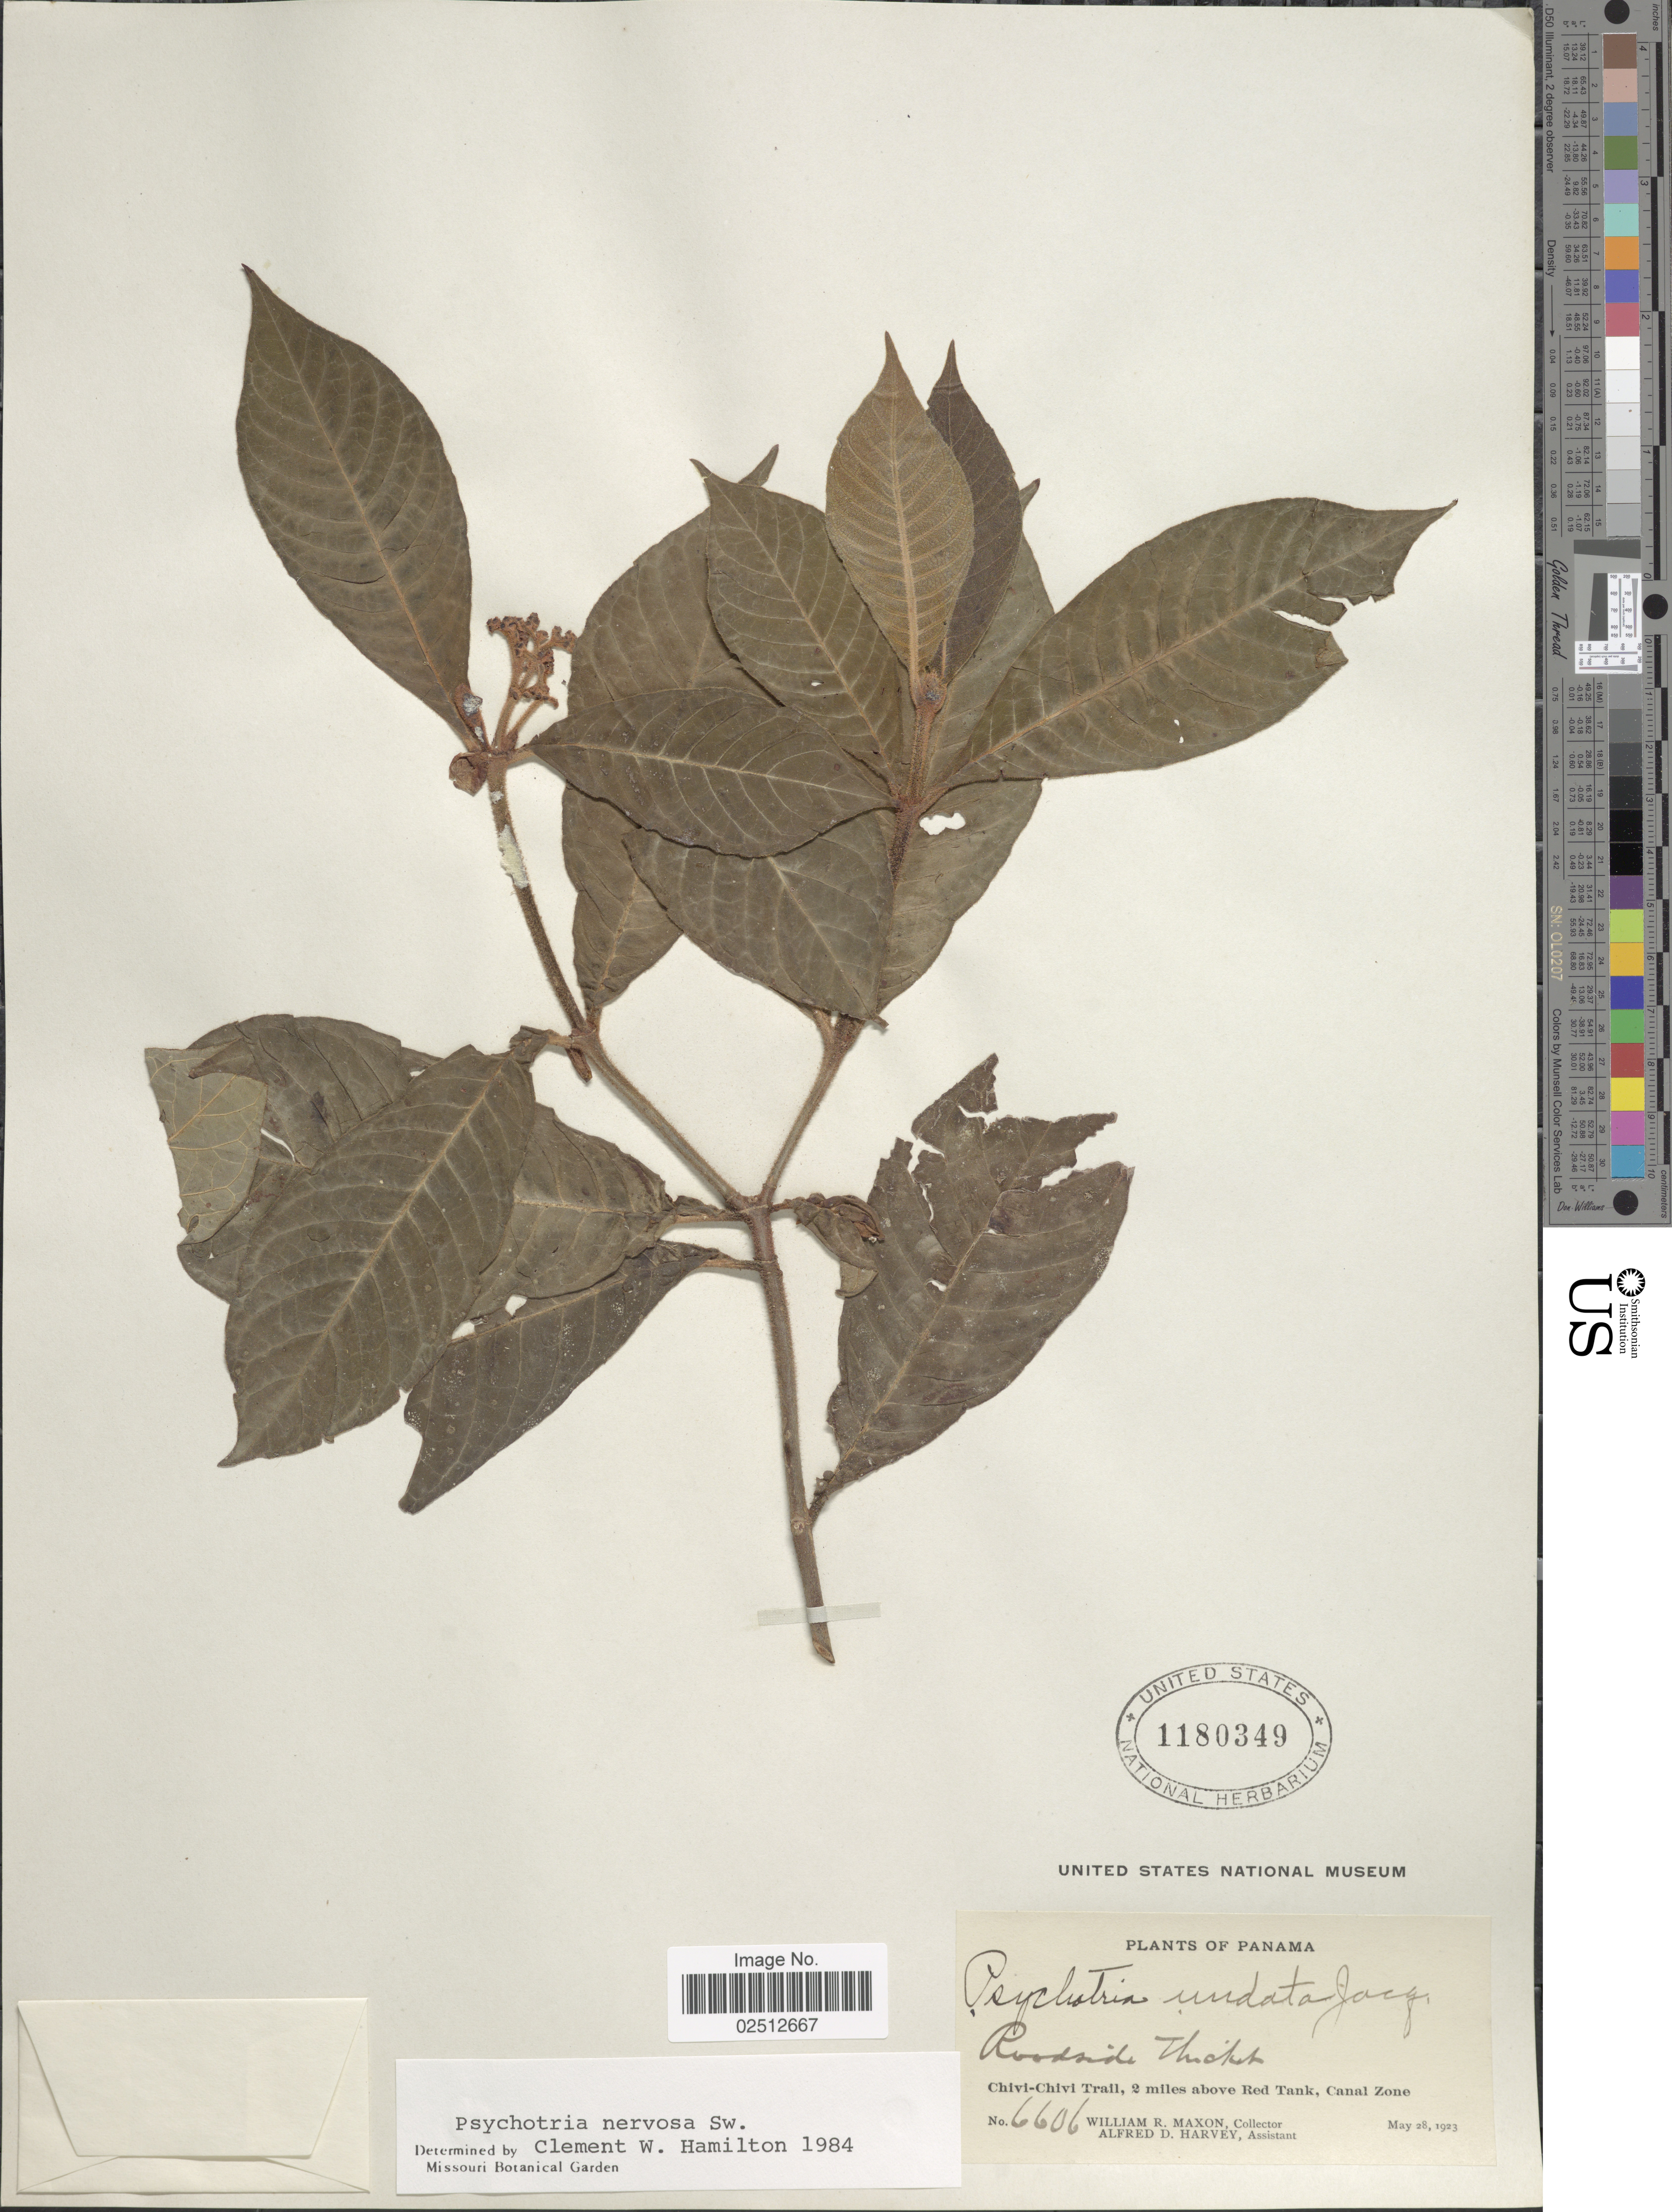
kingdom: Plantae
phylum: Tracheophyta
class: Magnoliopsida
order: Gentianales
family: Rubiaceae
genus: Psychotria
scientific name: Psychotria nervosa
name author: Sw.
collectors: W. R. Maxon & A. D. Harvey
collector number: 6606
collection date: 1923-05-28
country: Panama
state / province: Colón / Panamá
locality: Chivi-Chivi Trail, 2 miles above Red Tank, Canal Zone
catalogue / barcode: US 1180349